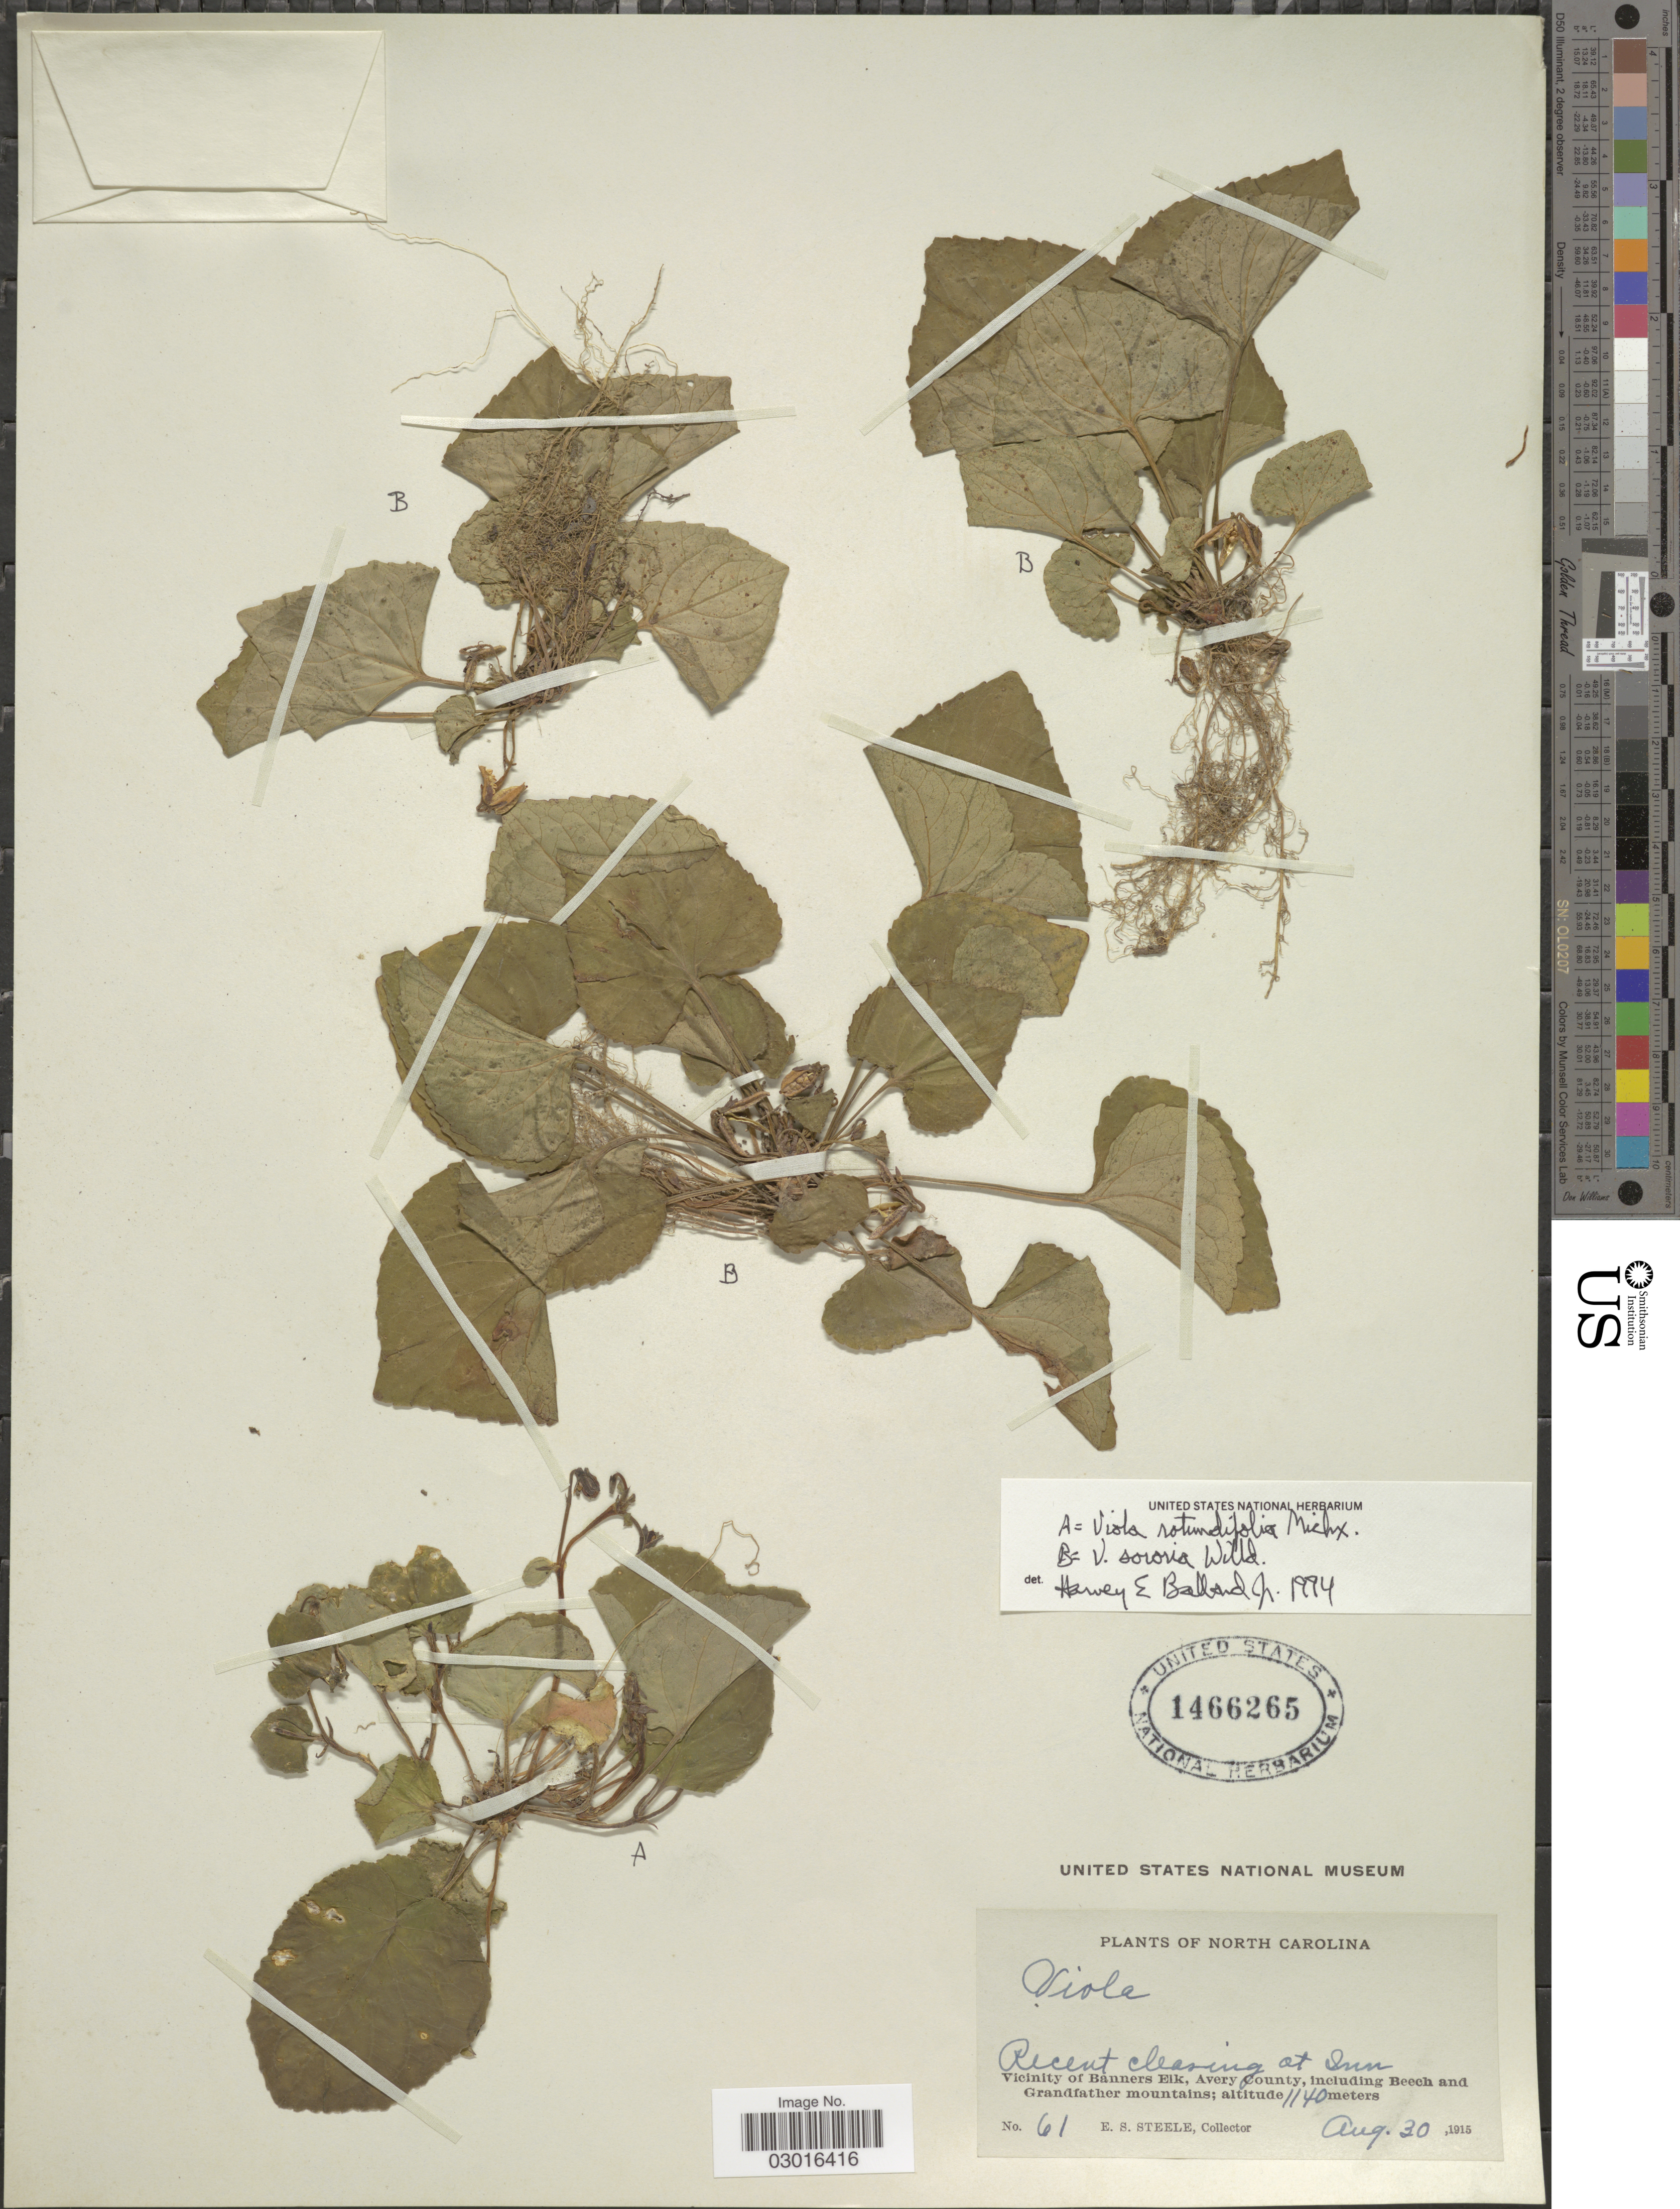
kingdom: Plantae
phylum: Tracheophyta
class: Magnoliopsida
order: Malpighiales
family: Violaceae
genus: Viola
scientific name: Viola rotundifolia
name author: Michx.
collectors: E. Steele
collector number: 61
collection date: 1915-08-30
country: United States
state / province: North Carolina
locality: Recent clearing at Inn. Vicinity of Banners Elk, Avery County, including Beech and Grandfather mountains.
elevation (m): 1140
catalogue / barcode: US 1466265